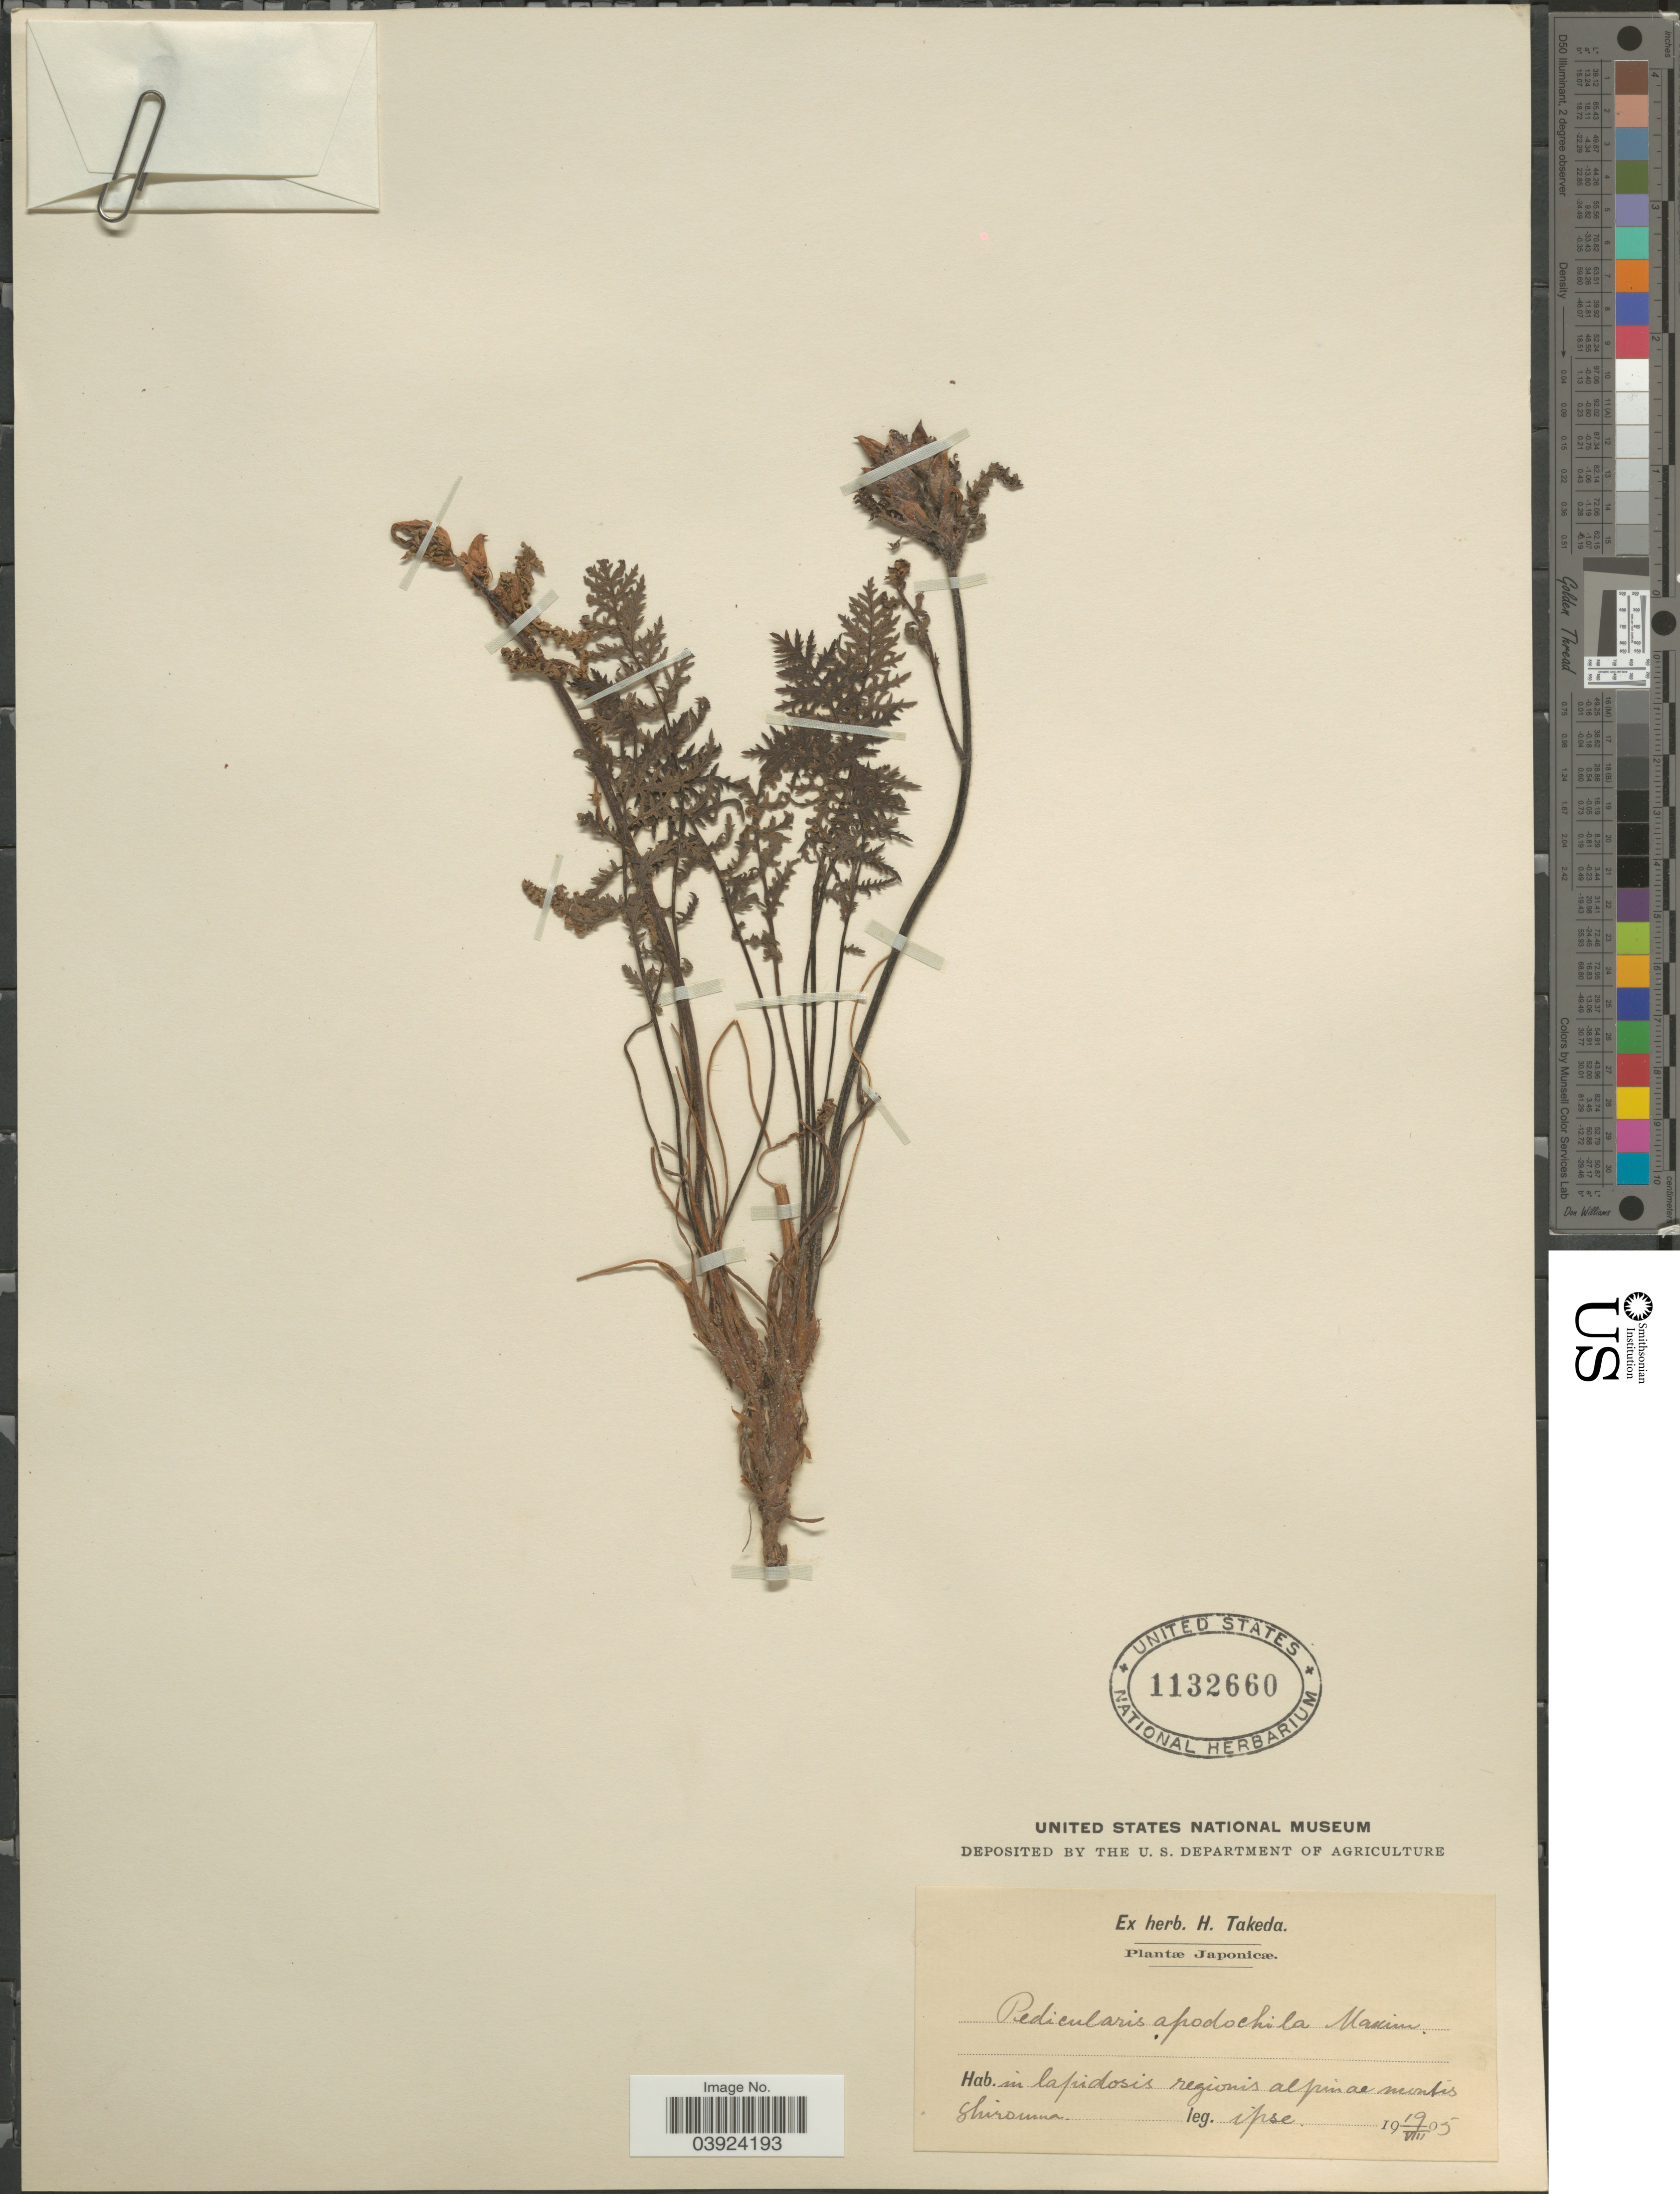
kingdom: Plantae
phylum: Tracheophyta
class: Magnoliopsida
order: Lamiales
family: Orobanchaceae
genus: Pedicularis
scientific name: Pedicularis apodochila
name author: Maxim.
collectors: H. Takeda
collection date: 1905-08-19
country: Japan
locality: In lapidosis regionis alpinae montés Shiromua.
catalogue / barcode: US 1132660